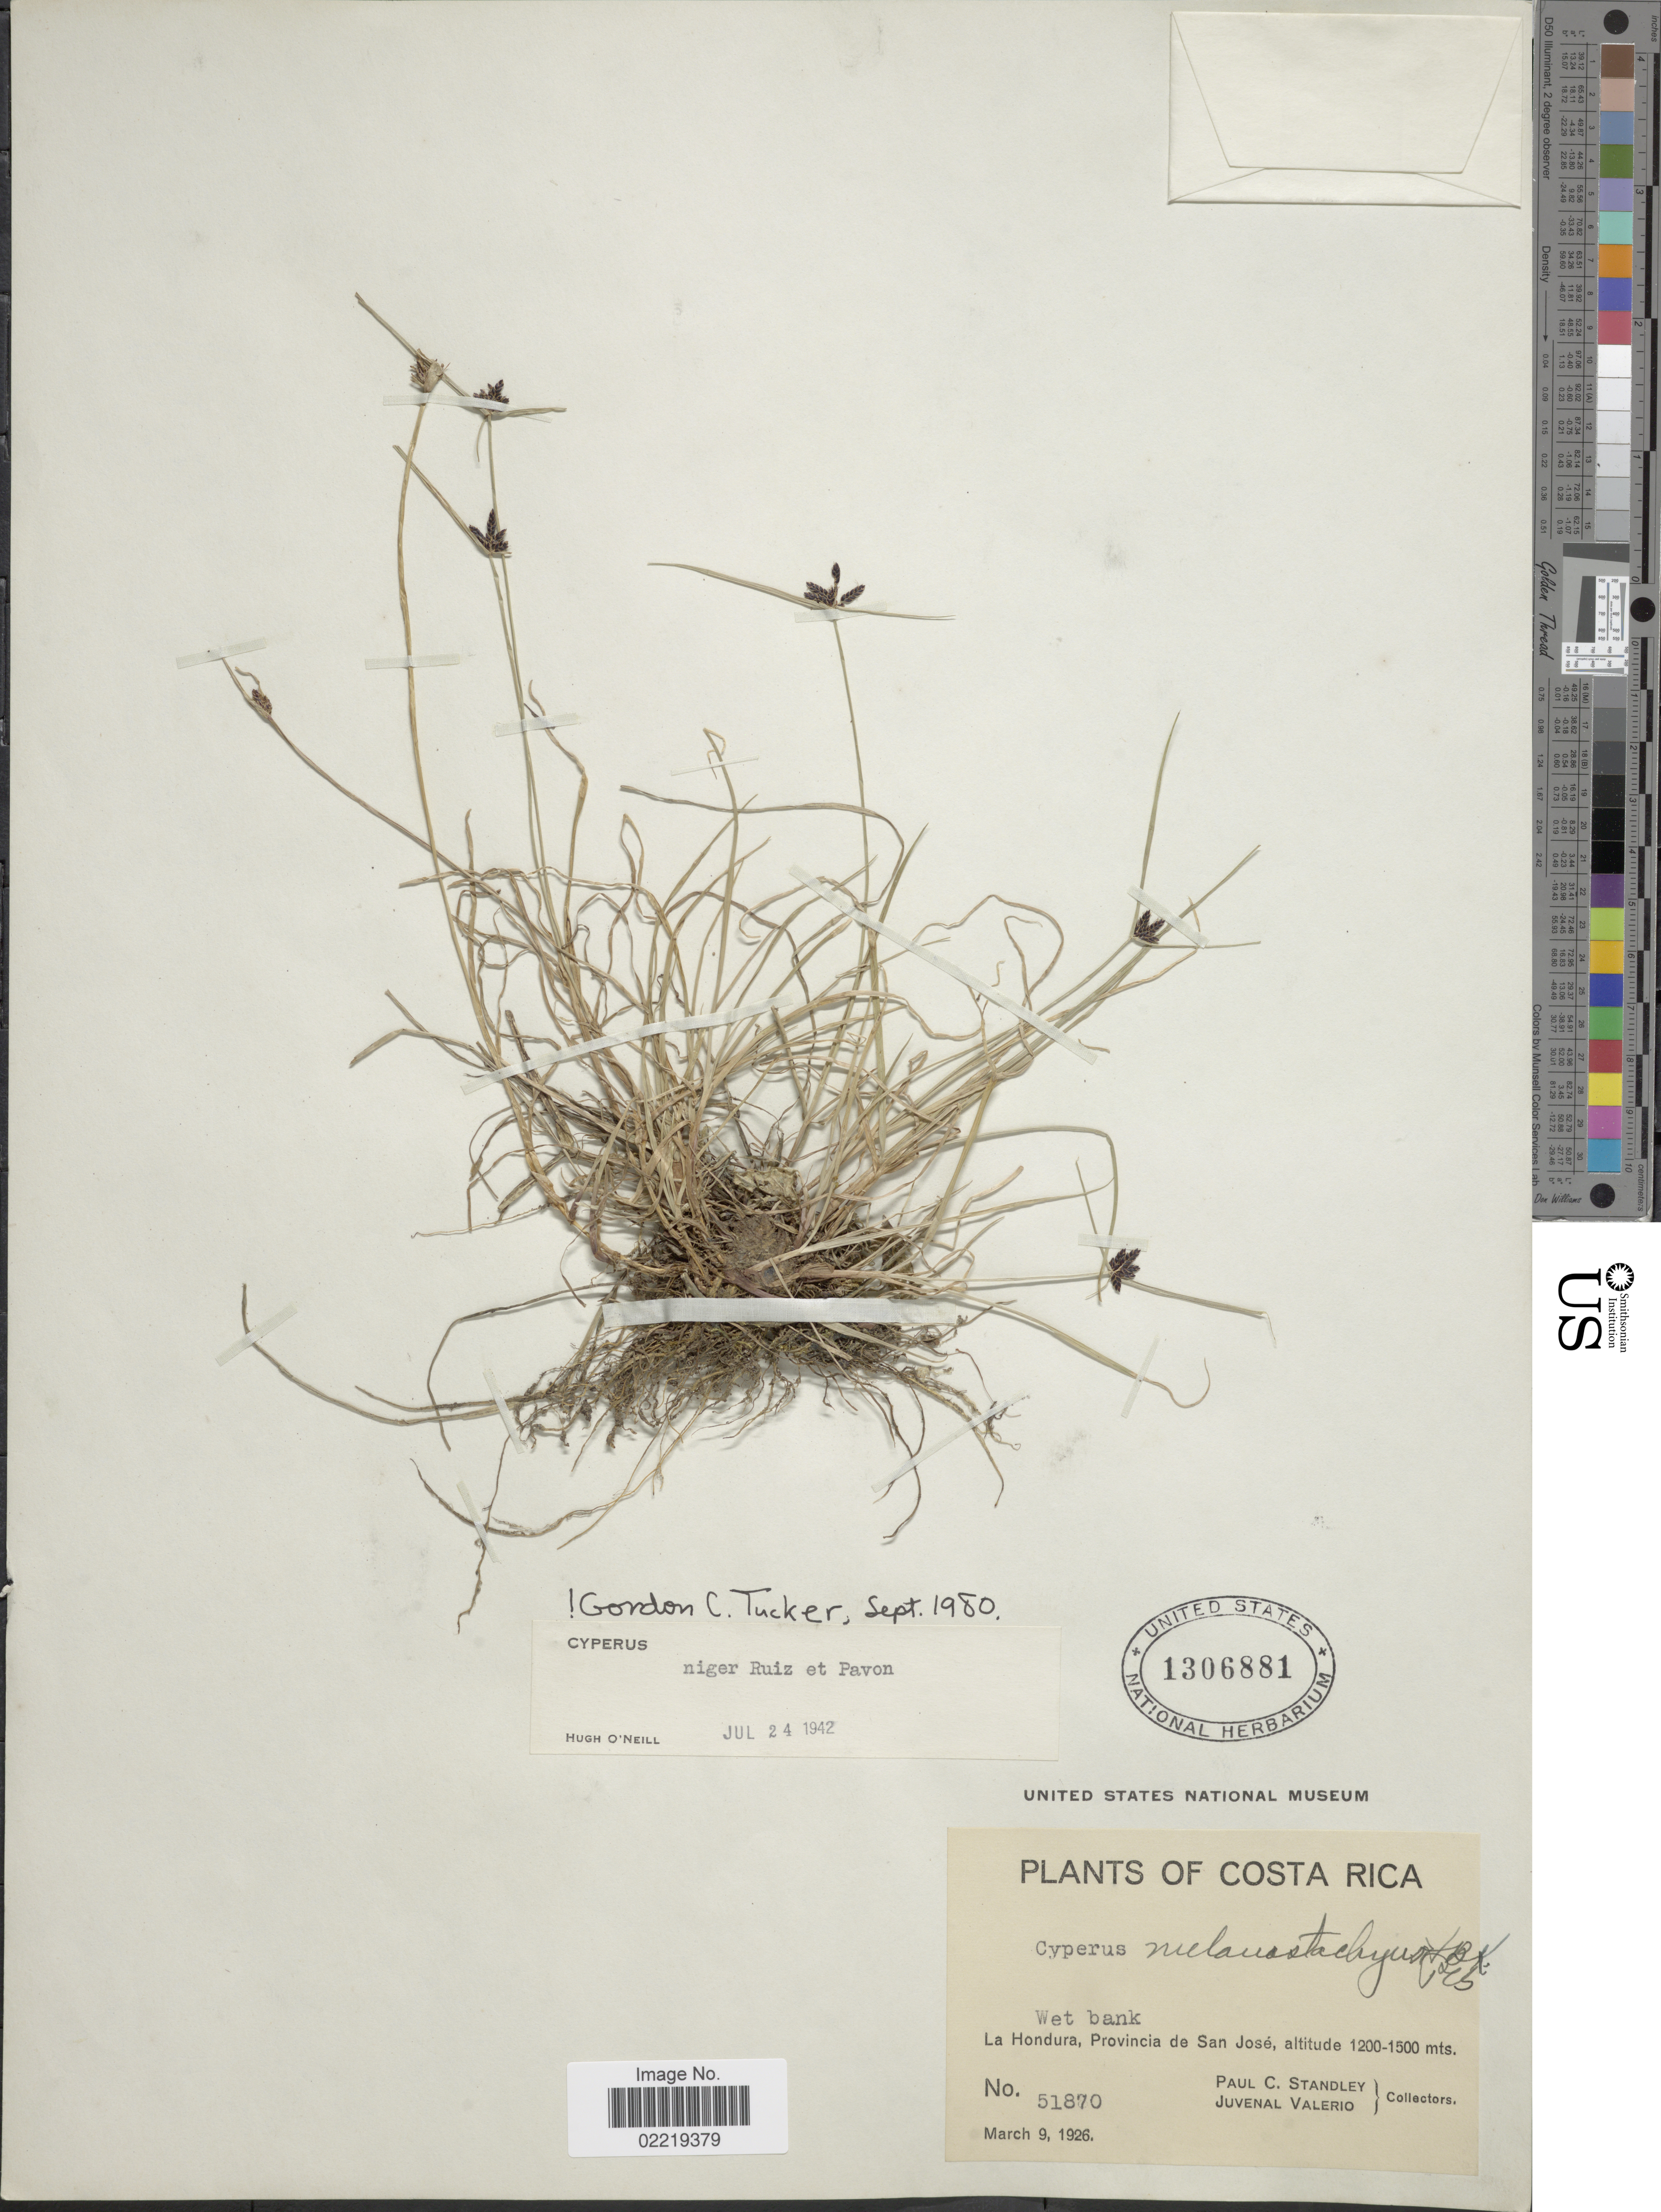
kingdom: Plantae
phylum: Tracheophyta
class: Liliopsida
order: Poales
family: Cyperaceae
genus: Cyperus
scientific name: Cyperus niger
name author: Ruiz & Pav.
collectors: P. C. Standley & J. Valerio R.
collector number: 51870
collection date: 1926-03-09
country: Costa Rica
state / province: San José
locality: La Hondura, Provincia de San Jose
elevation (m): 1200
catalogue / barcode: US 1306881